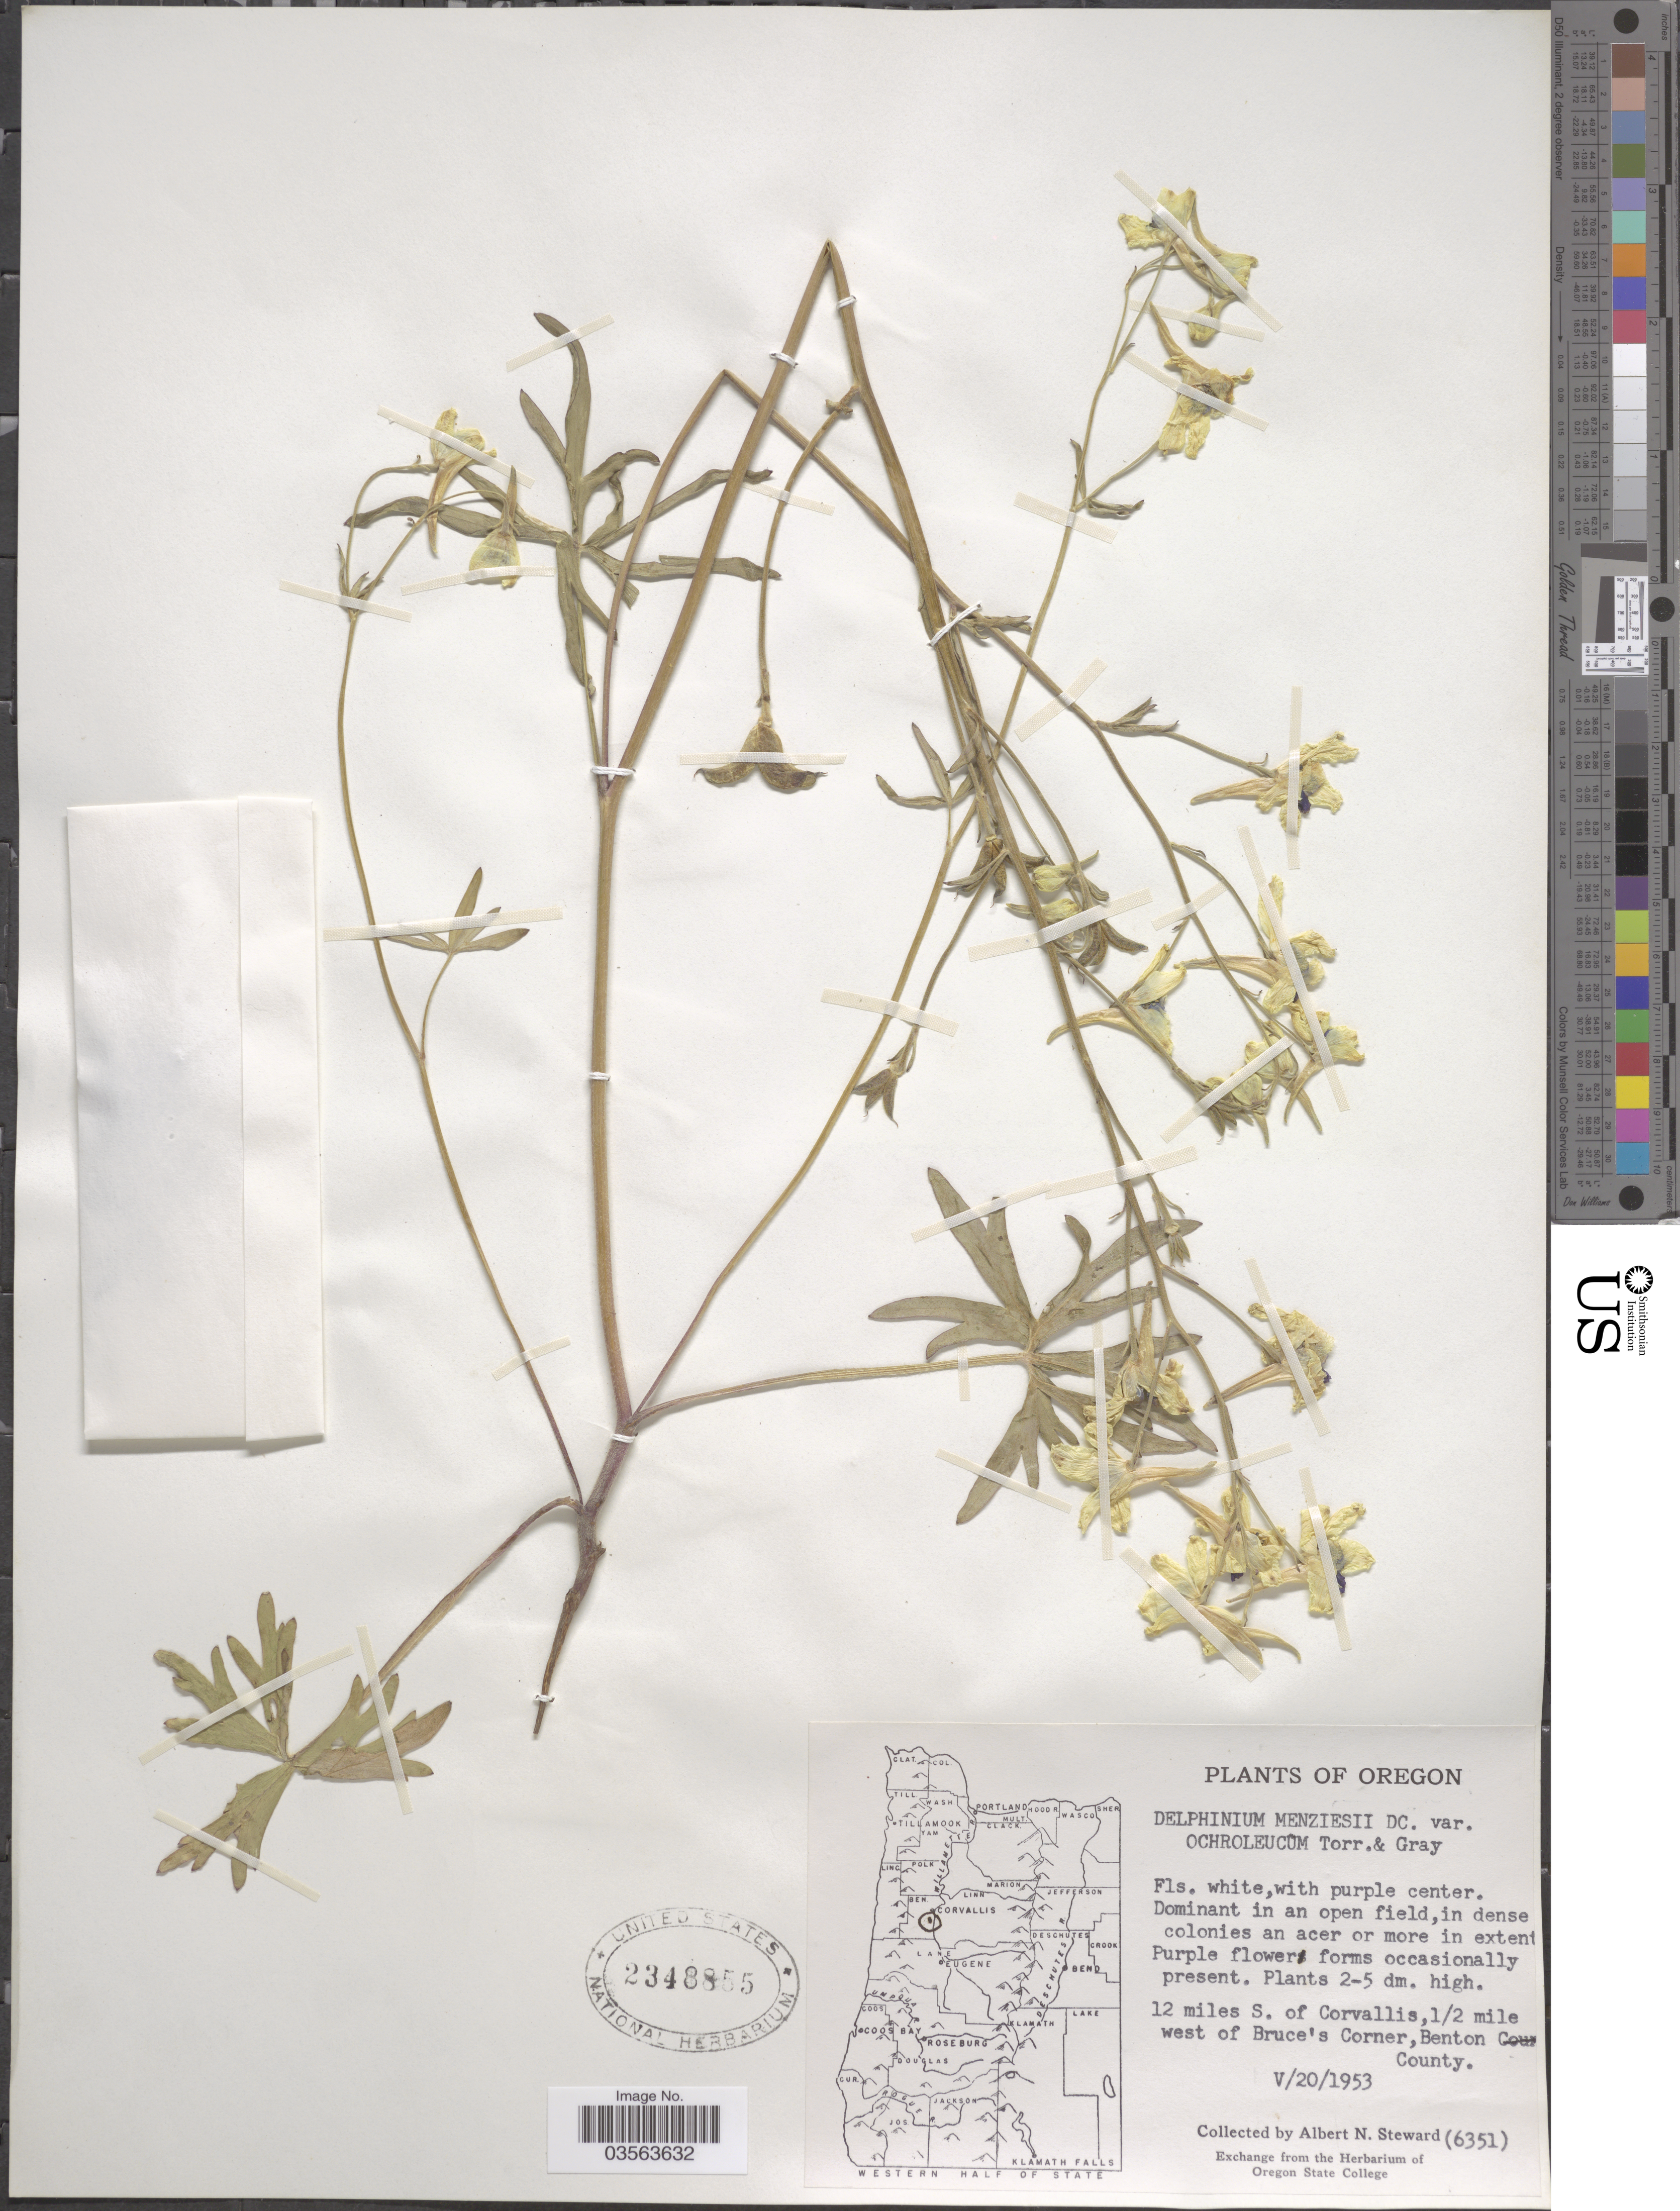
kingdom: Plantae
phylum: Tracheophyta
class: Magnoliopsida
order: Ranunculales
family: Ranunculaceae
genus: Delphinium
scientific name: Delphinium menziesii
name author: DC.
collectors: A. N. Steward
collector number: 6351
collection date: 1953-05-20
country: United States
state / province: Oregon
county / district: Benton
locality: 12 miles S. of Corvallis, ½ mile west of Bruce's Corner, Benton County.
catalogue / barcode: US 2348855